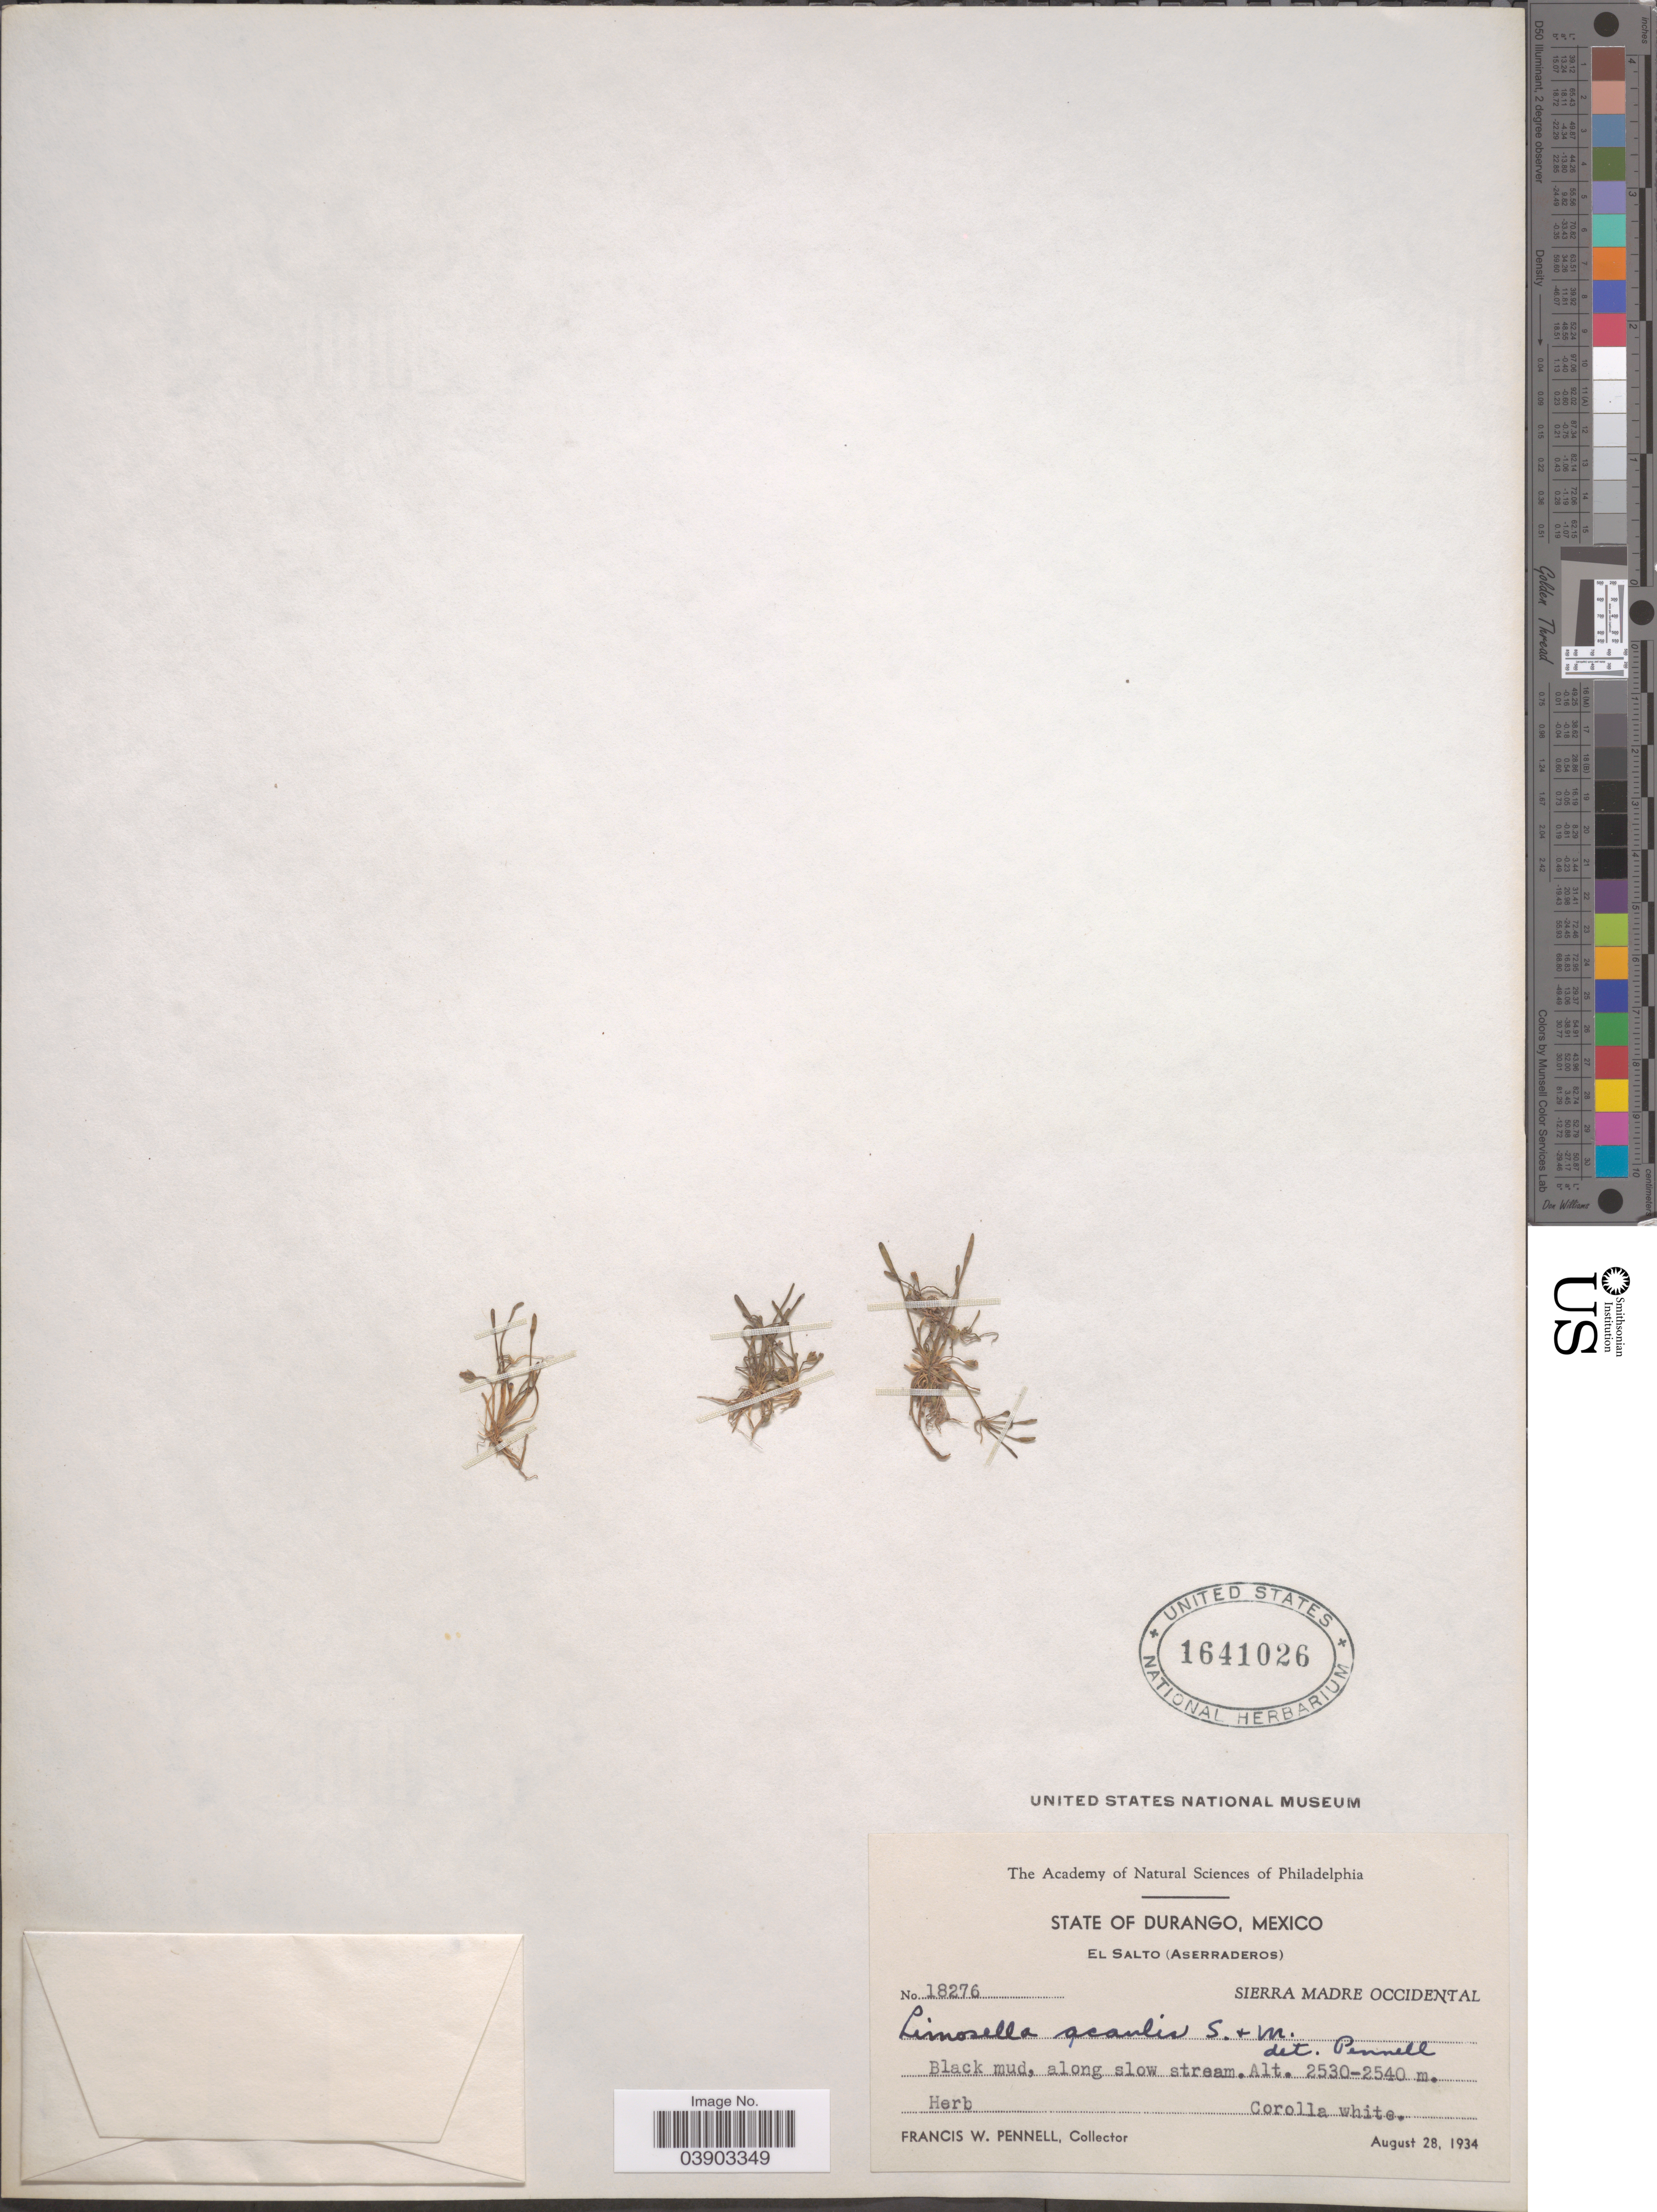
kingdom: Plantae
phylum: Tracheophyta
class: Magnoliopsida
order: Lamiales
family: Scrophulariaceae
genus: Limosella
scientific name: Limosella acaulis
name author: Sessé & Moc.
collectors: F. W. Pennell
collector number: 18276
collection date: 1934-08-28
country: Mexico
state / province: Durango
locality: El Salto (Aserraderos) Sierra Madre Occidental.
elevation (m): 2530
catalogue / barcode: US 1641026